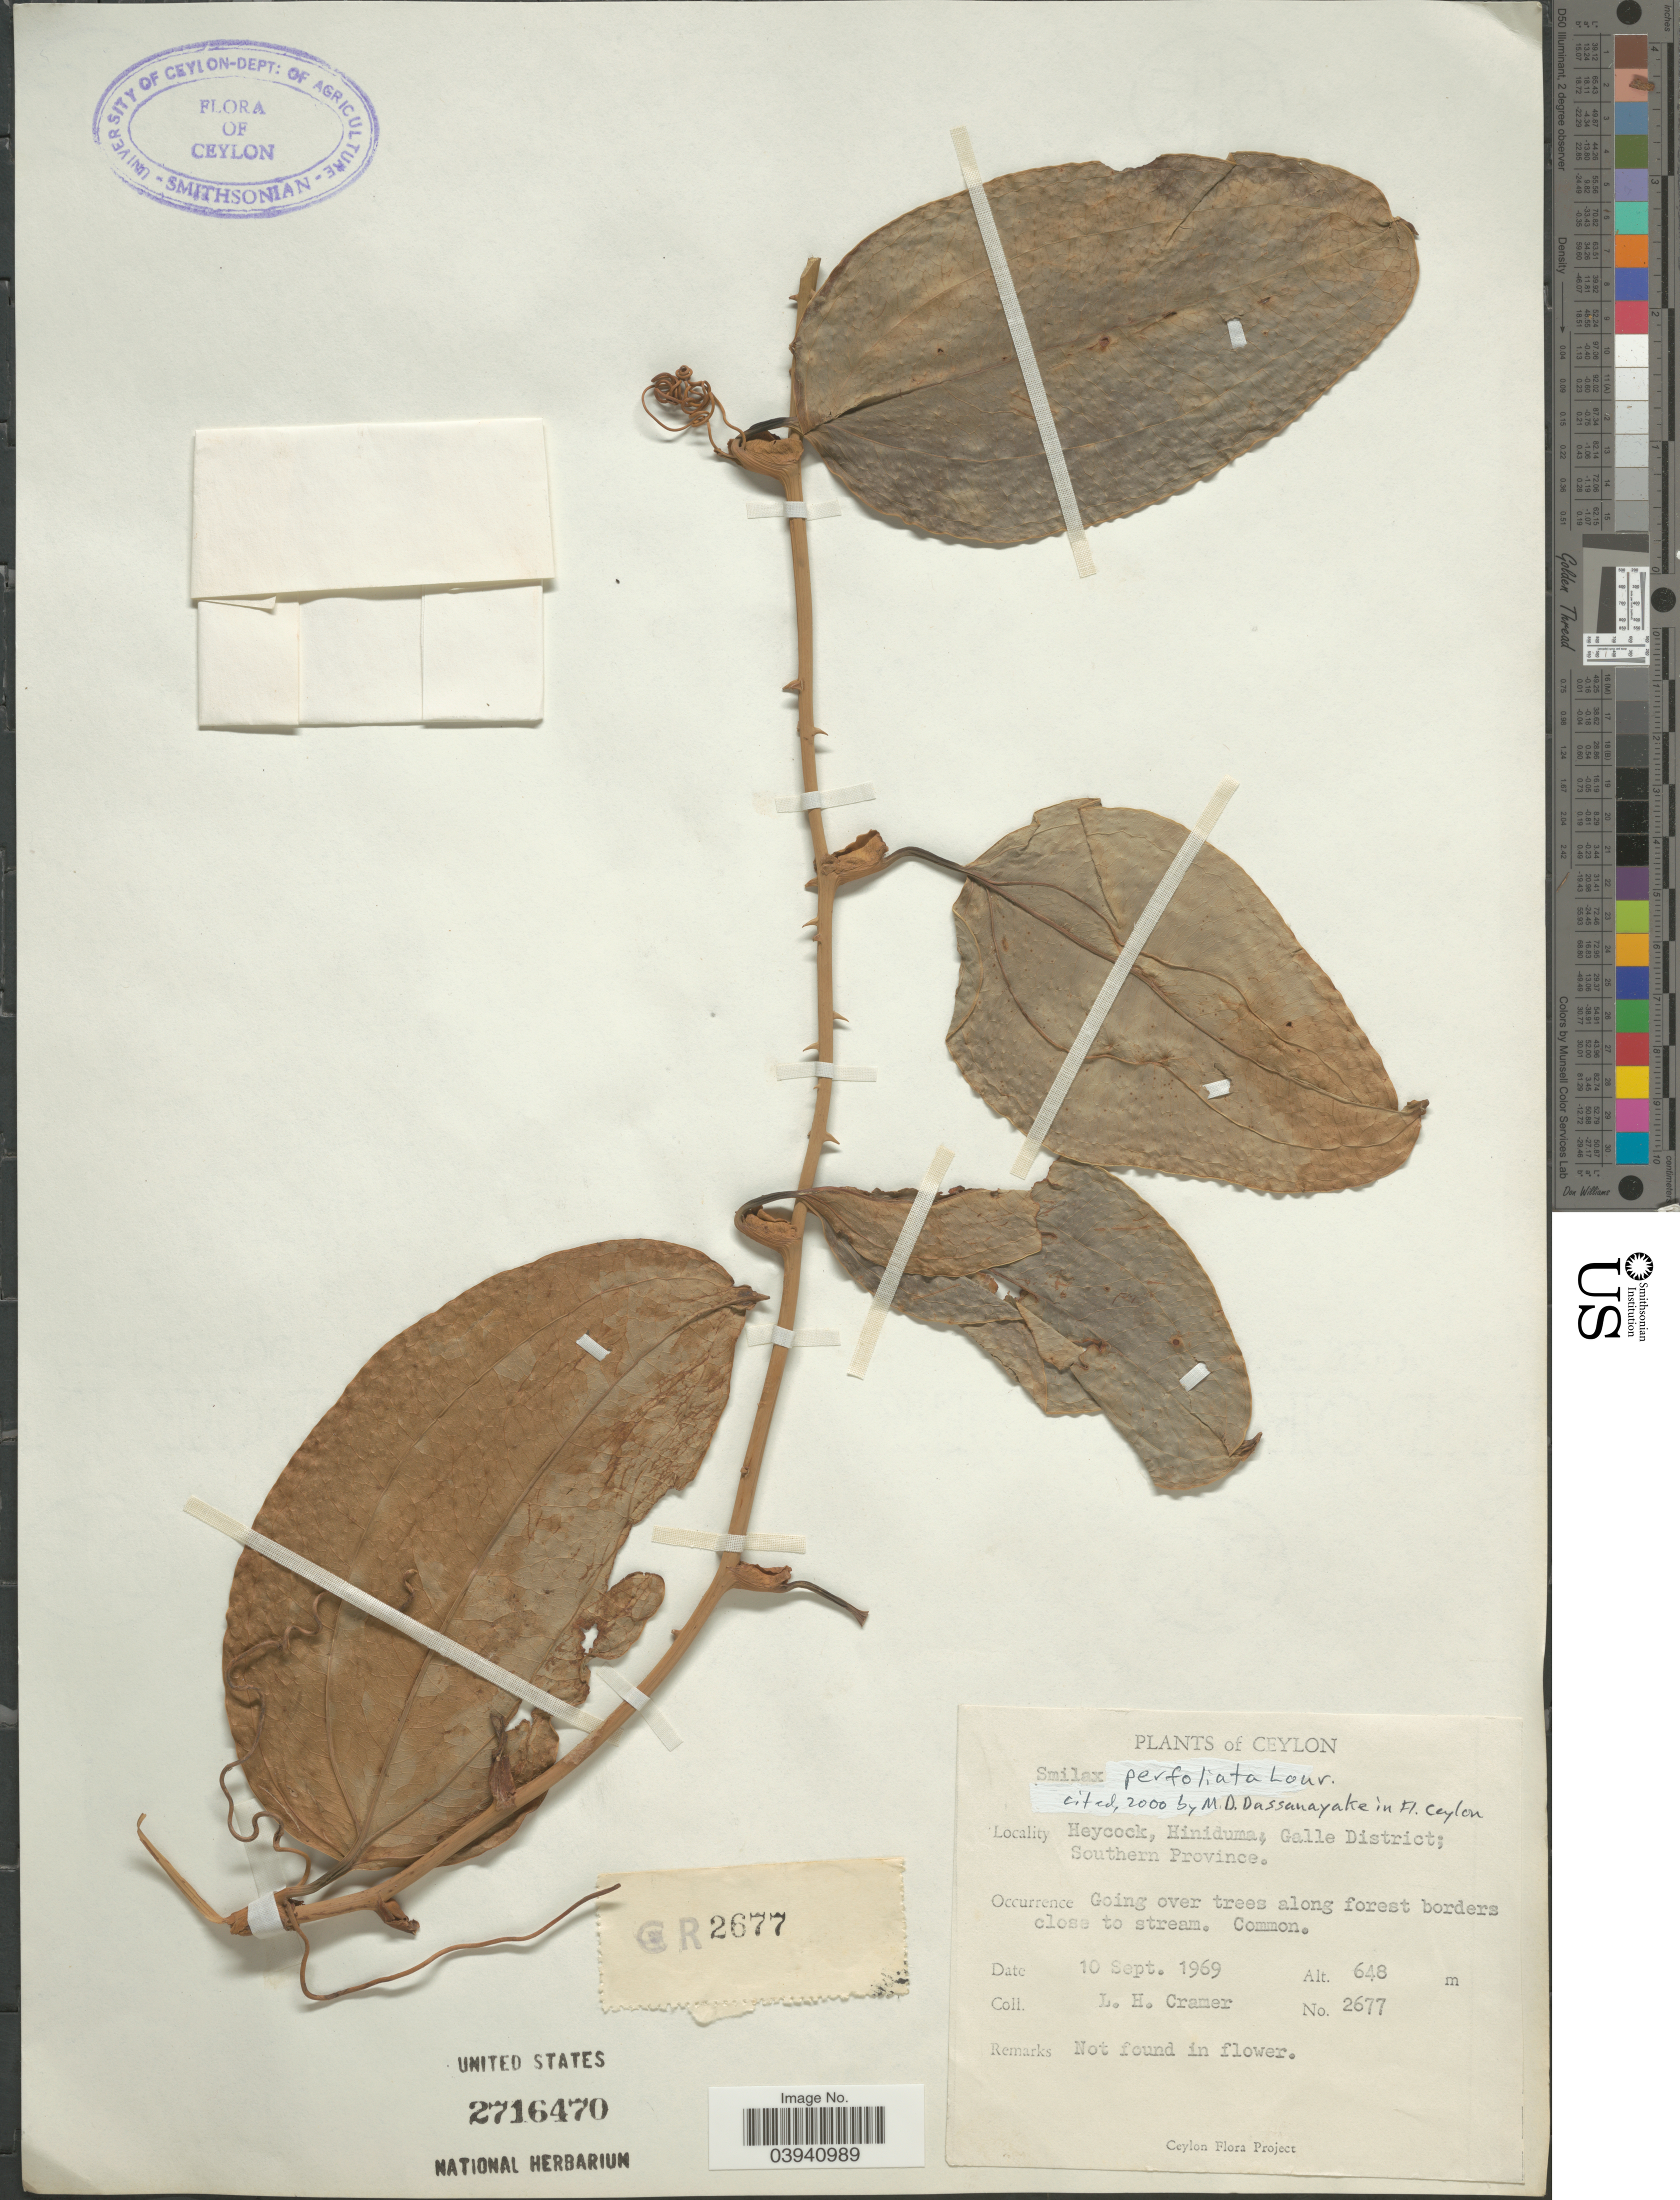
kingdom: Plantae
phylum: Tracheophyta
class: Liliopsida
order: Liliales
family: Smilacaceae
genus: Smilax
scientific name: Smilax perfoliata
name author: Lour.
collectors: L. H. Cramer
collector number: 2677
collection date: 1969-09-10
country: Sri Lanka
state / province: Southern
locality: Ceylon. Heycock, Hiniduma, Galle District. Going over trees along forest borders close to stream.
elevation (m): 648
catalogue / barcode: US 2716470